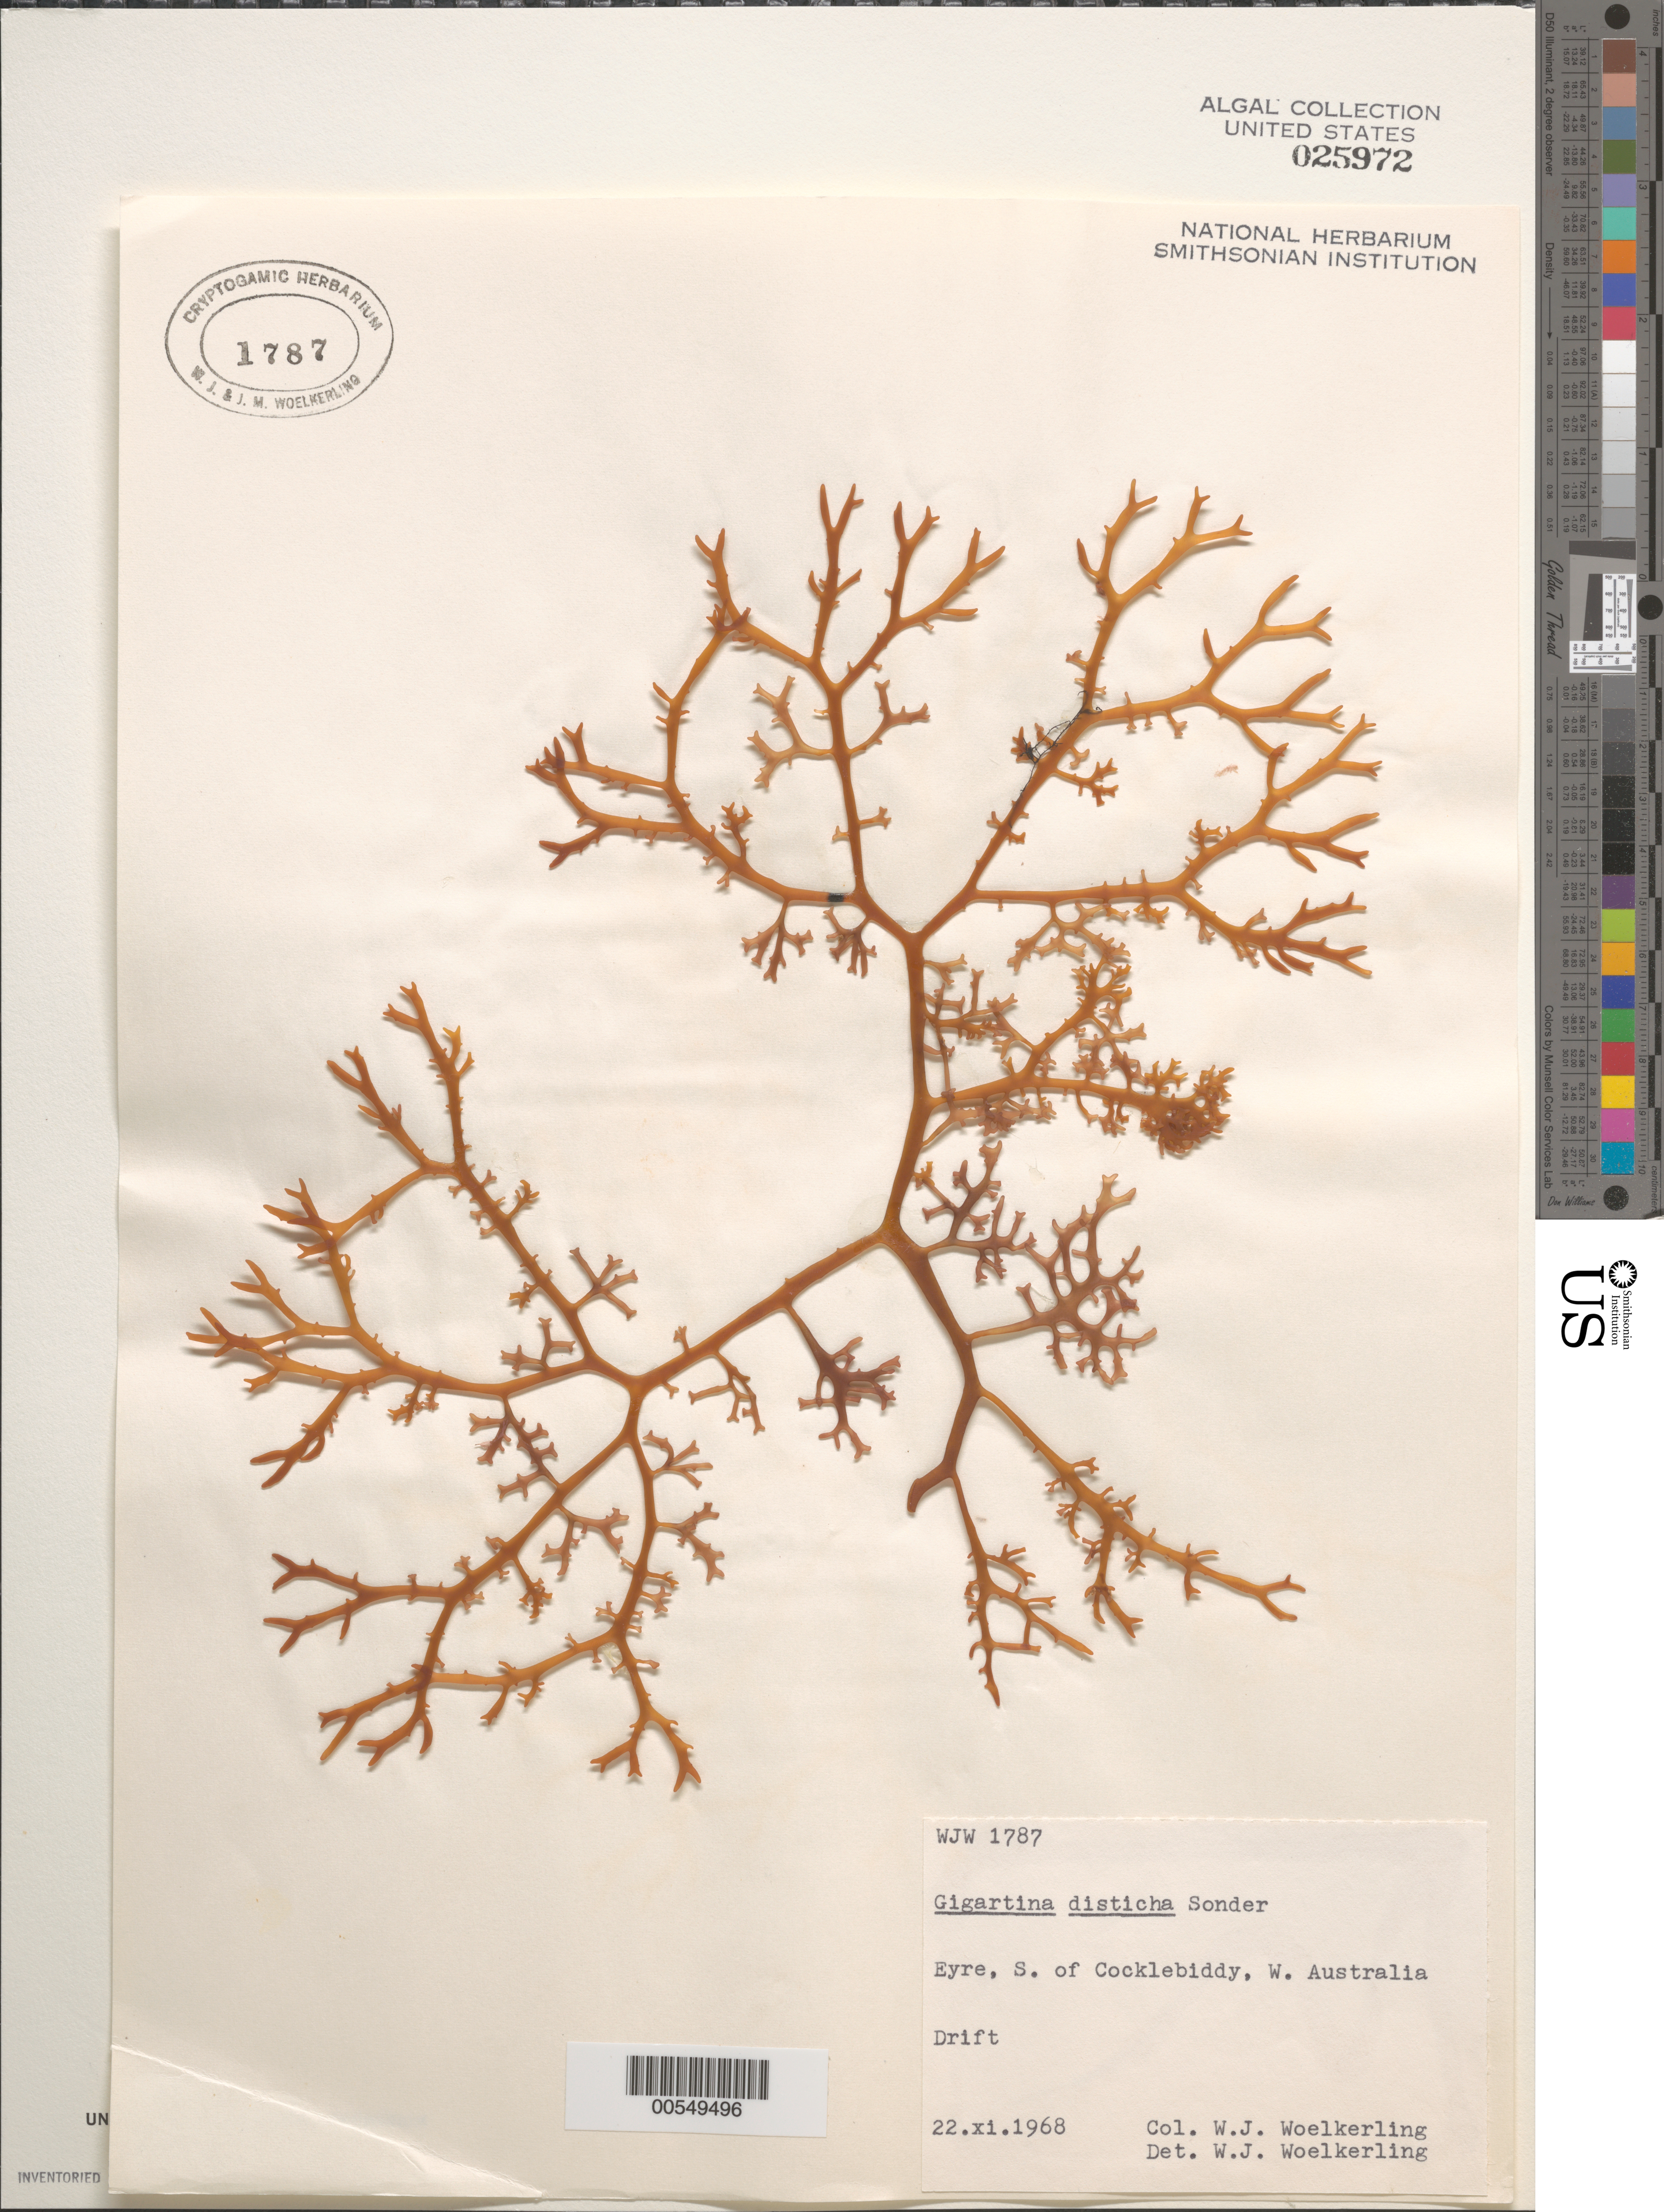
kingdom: Plantae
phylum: Rhodophyta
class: Florideophyceae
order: Gigartinales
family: Gigartinaceae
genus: Gigartina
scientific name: Gigartina disticha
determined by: Woelkerling, W. J.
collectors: W. Woelkerling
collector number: WJW 1787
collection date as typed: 22 Nov 1968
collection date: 1968-11-22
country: Australia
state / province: Western Australia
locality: Eyre south of Cocklebiddy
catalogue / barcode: US 25972